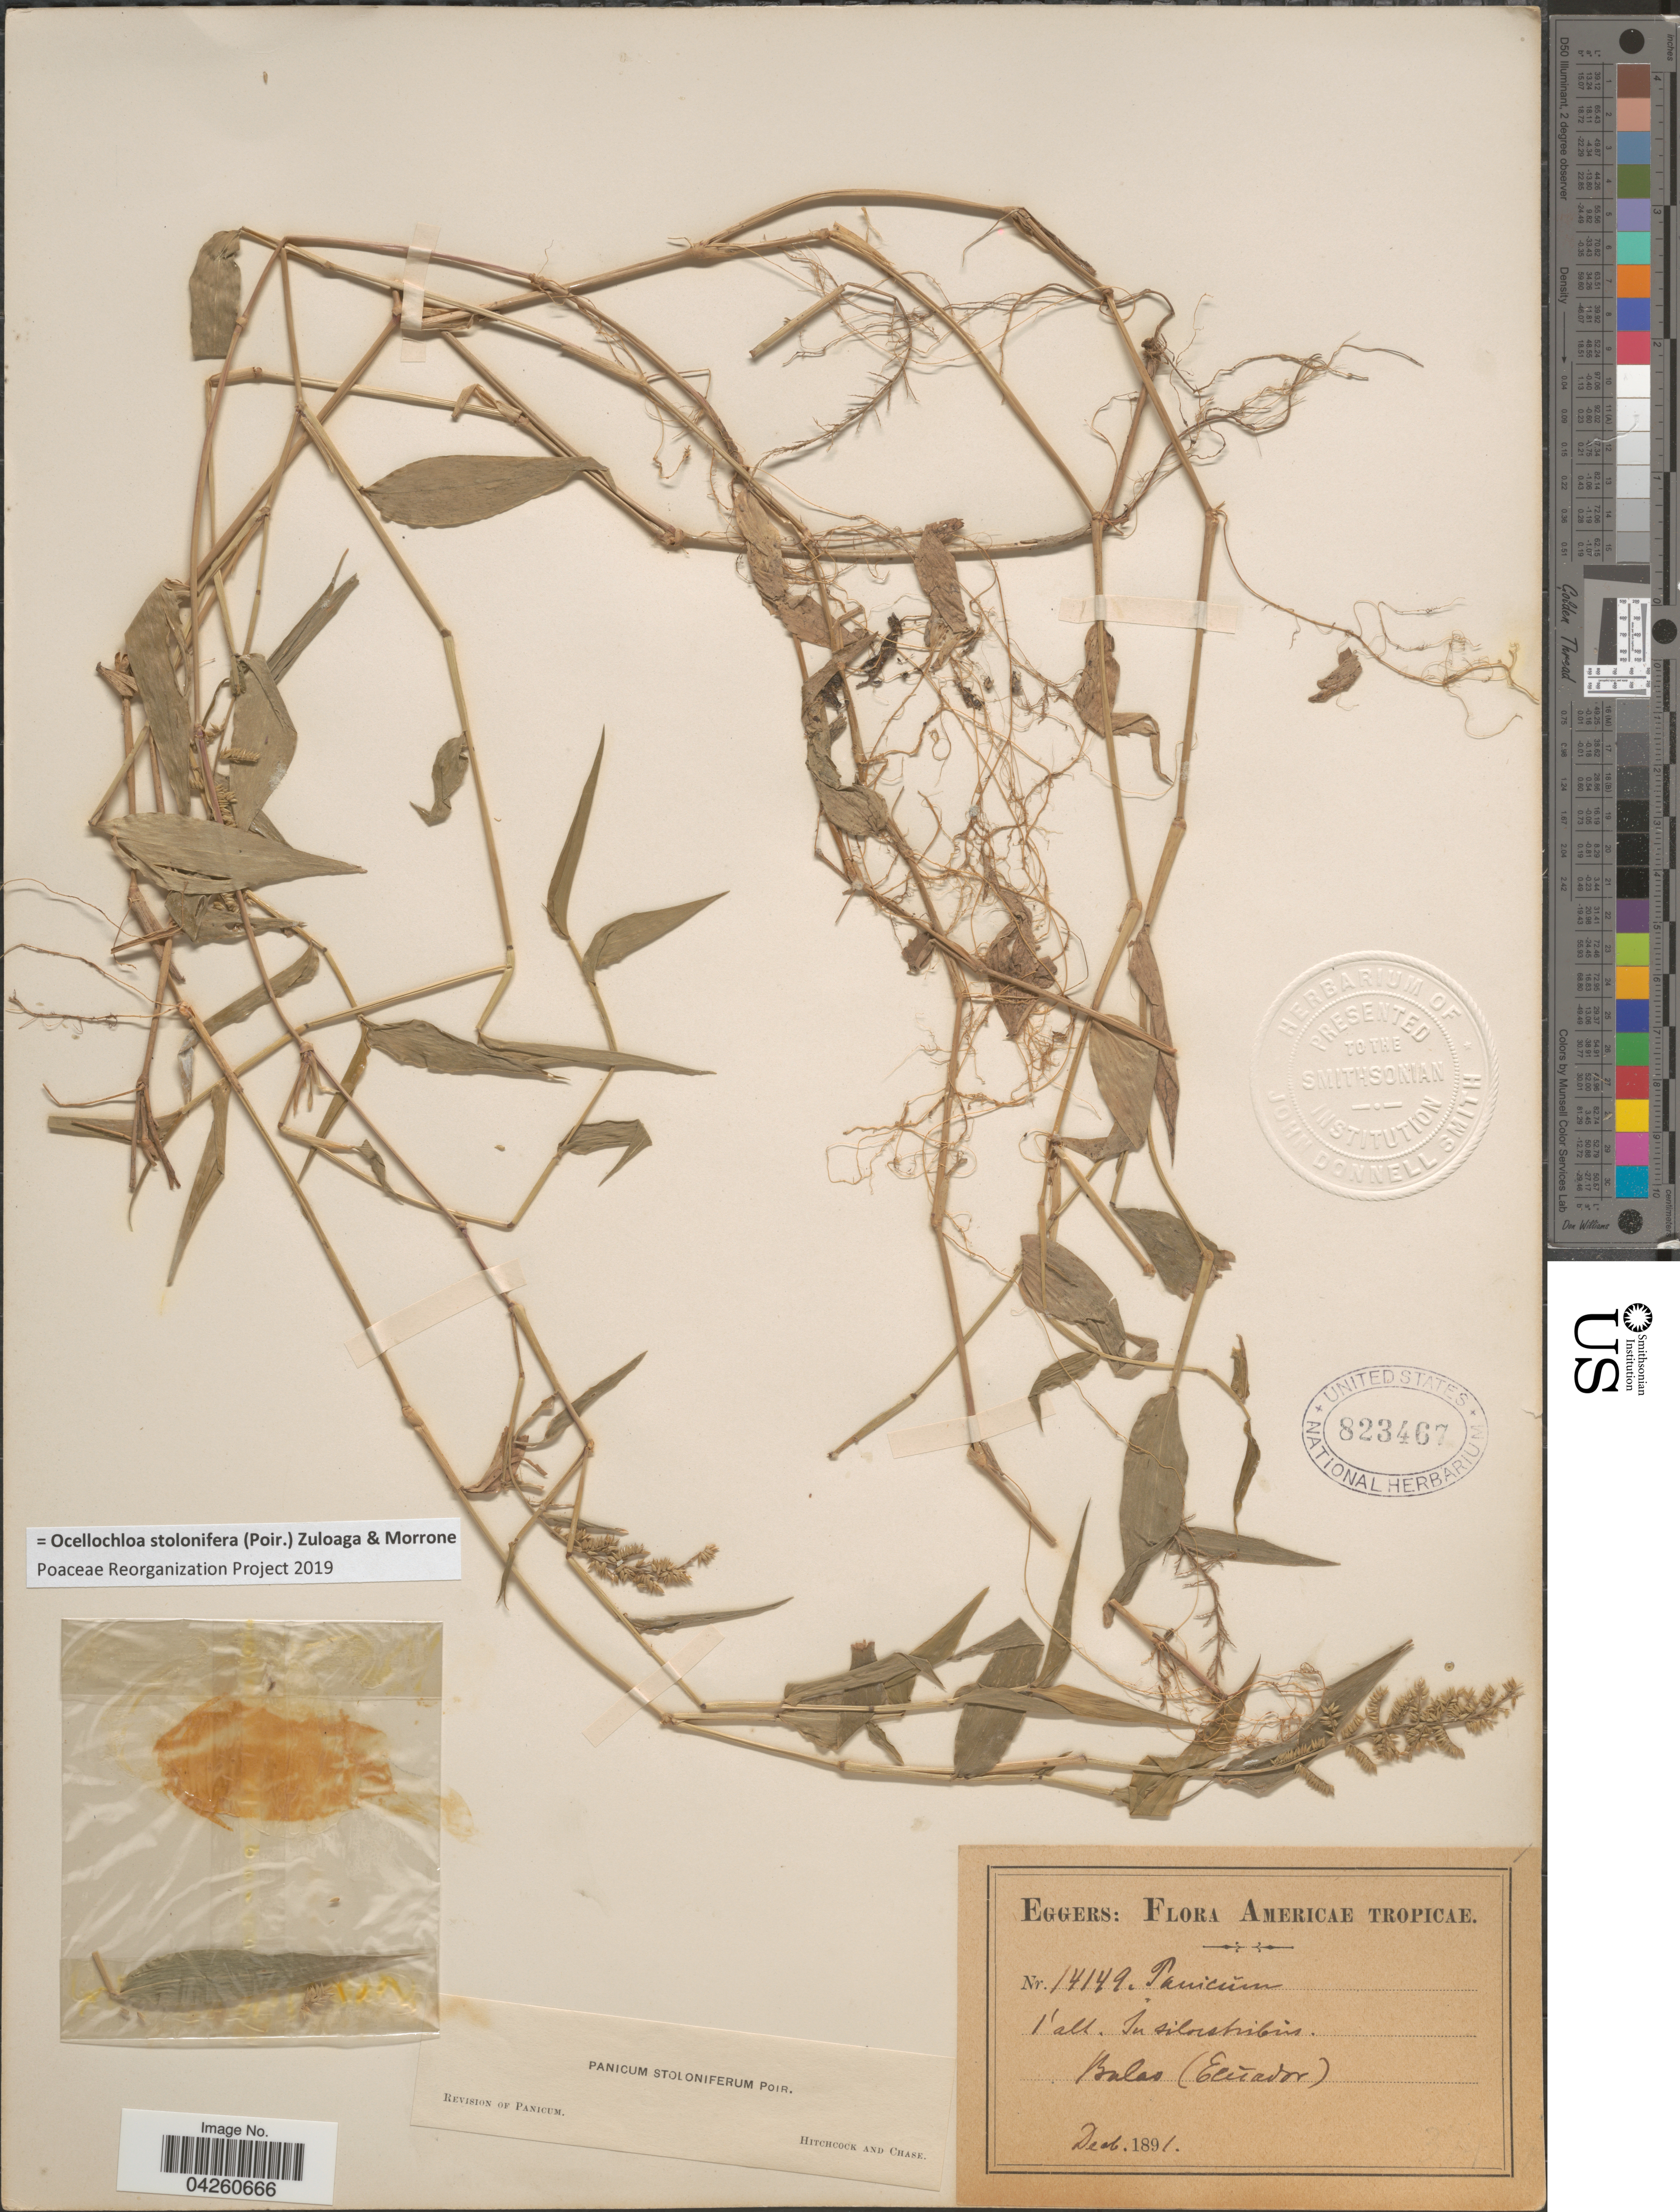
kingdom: Plantae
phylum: Tracheophyta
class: Liliopsida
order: Poales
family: Poaceae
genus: Ocellochloa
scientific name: Ocellochloa stolonifera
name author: (Poir.) Zuloaga & Morrone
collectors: -. Eggers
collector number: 14149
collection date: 1891-12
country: Ecuador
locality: Americae Tropicae. Balao.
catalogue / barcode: US 823467